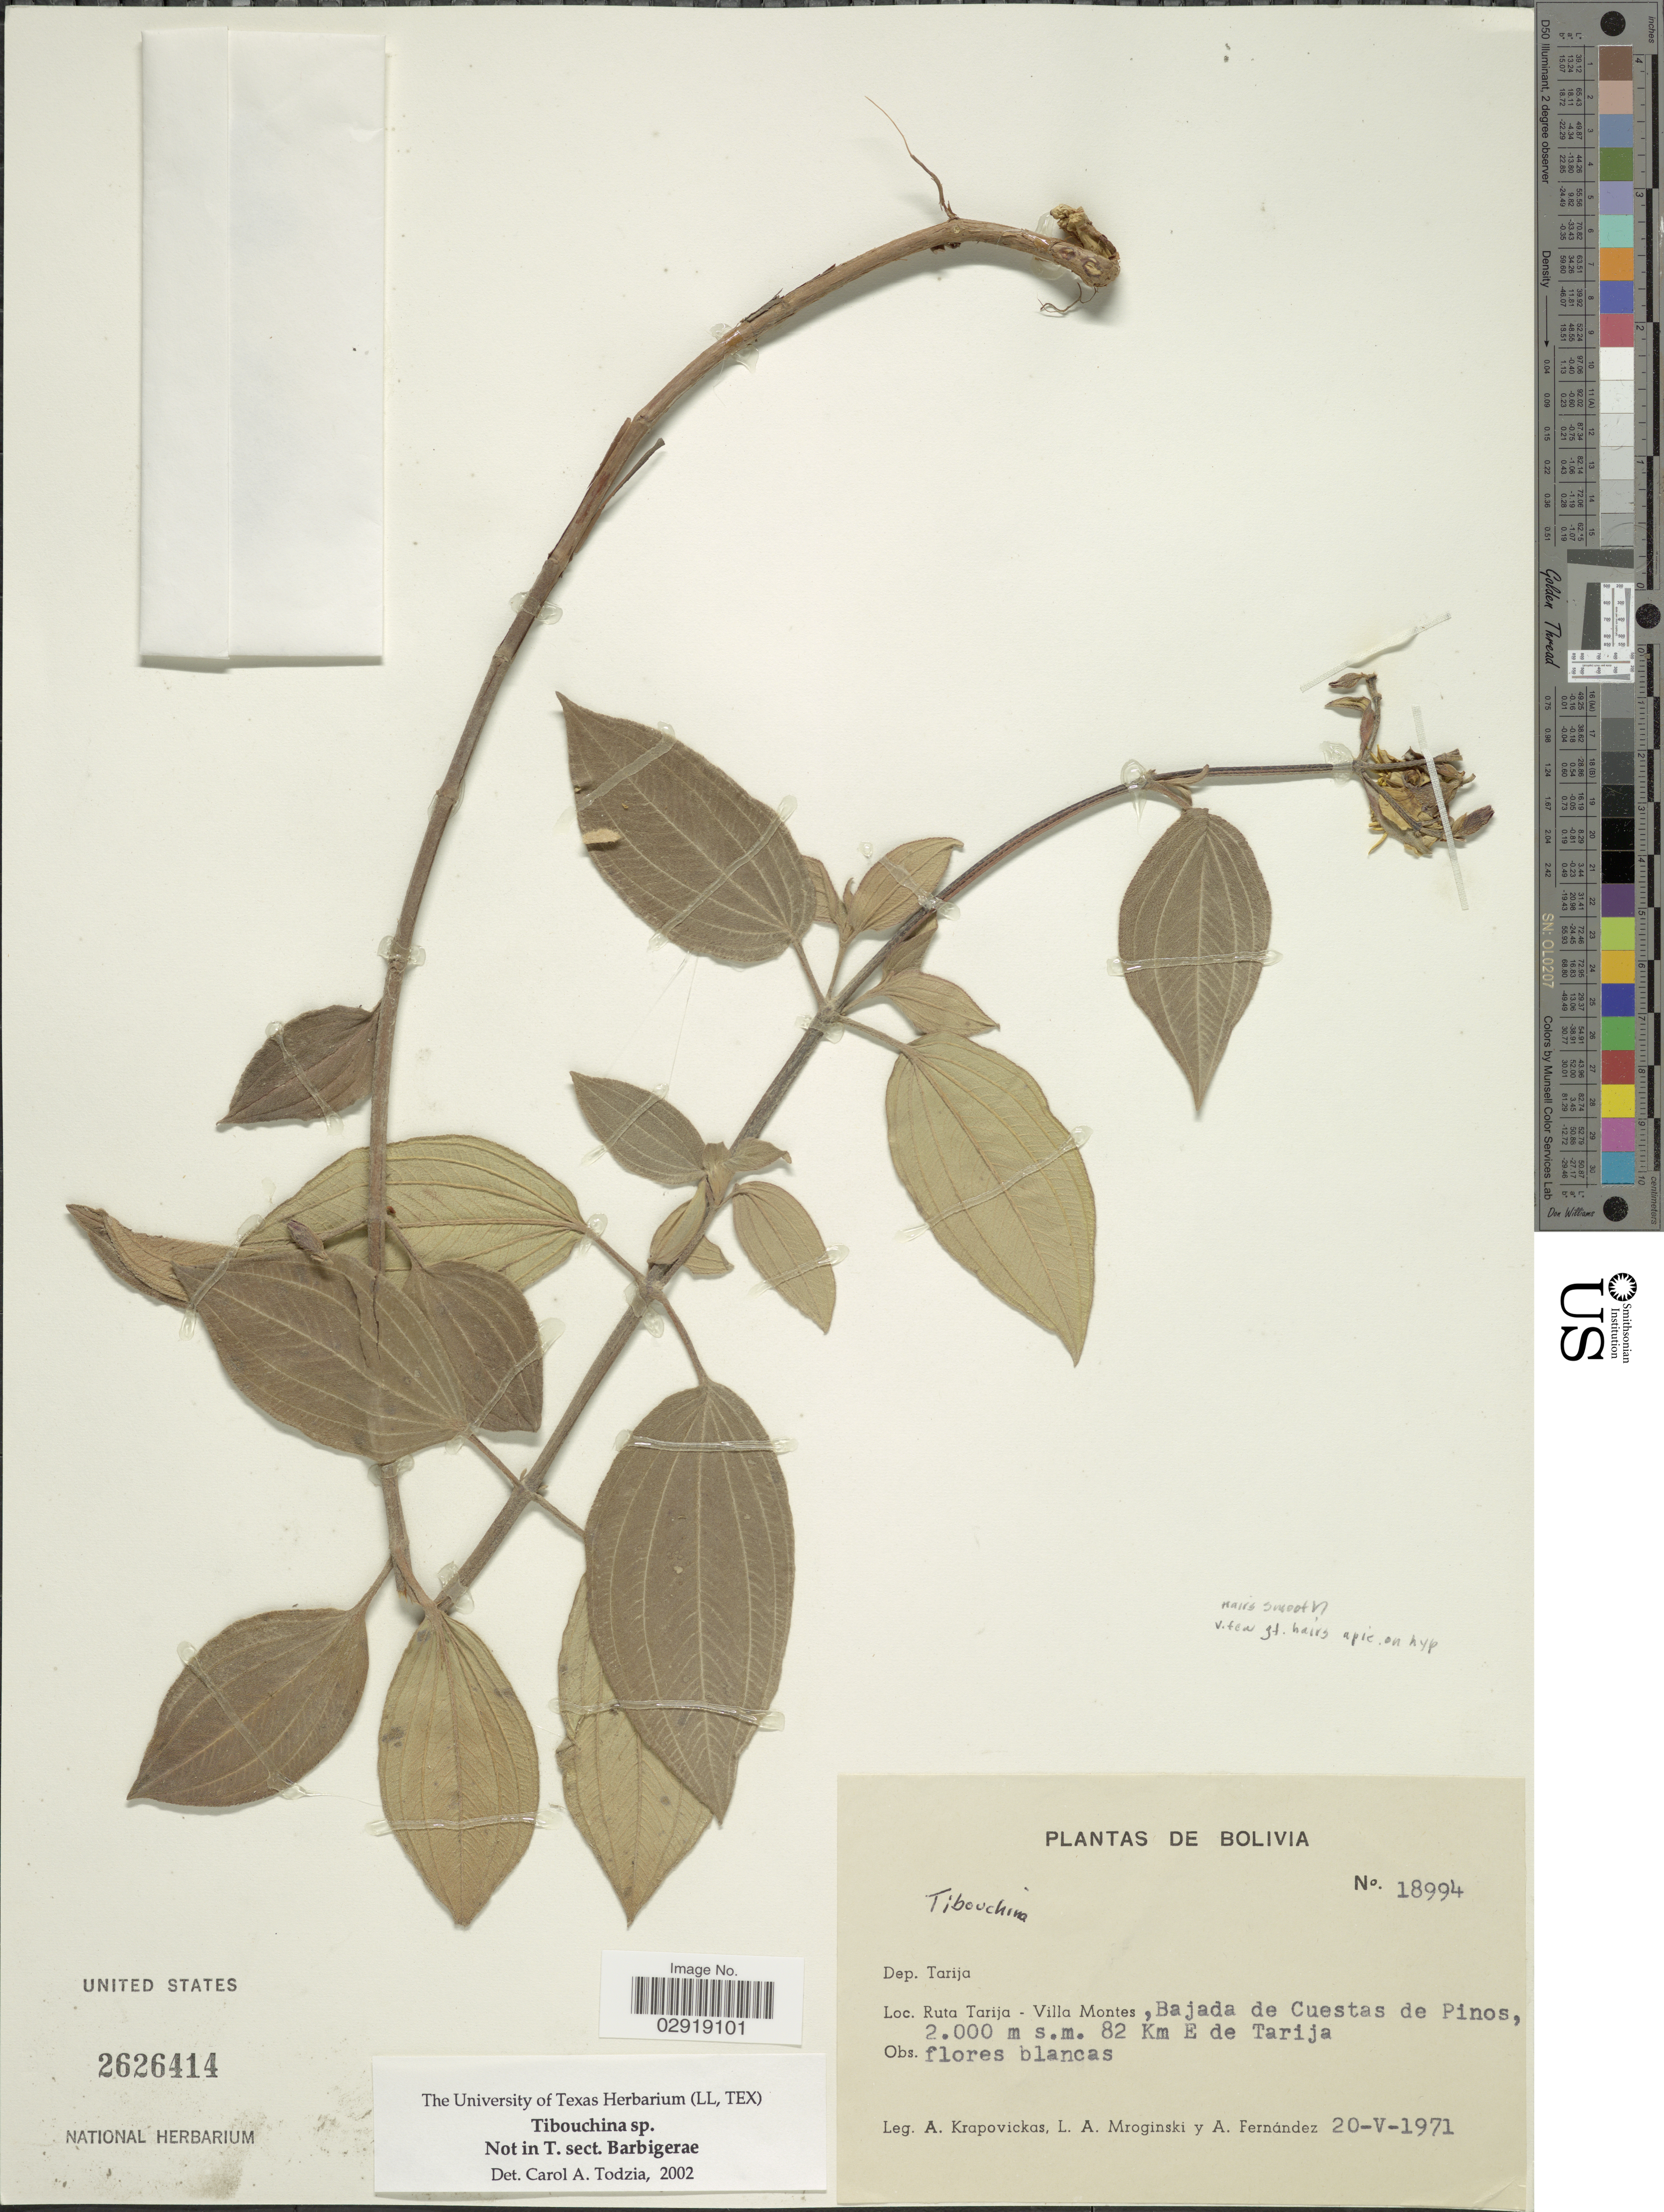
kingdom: Plantae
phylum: Tracheophyta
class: Magnoliopsida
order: Myrtales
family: Melastomataceae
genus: Chaetogastra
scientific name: Chaetogastra sp.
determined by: Michelangeli, F. A.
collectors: A. Krapovickas, L. Mroginski & A. Fernández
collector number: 18994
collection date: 1971-05-20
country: Bolivia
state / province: Tarija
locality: Dep. Tarija. Ruta Tarija - Villa Montes, Bajada de Cuestas de Pinos, 82 Km E de Tarija.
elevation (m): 2000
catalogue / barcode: US 2626414